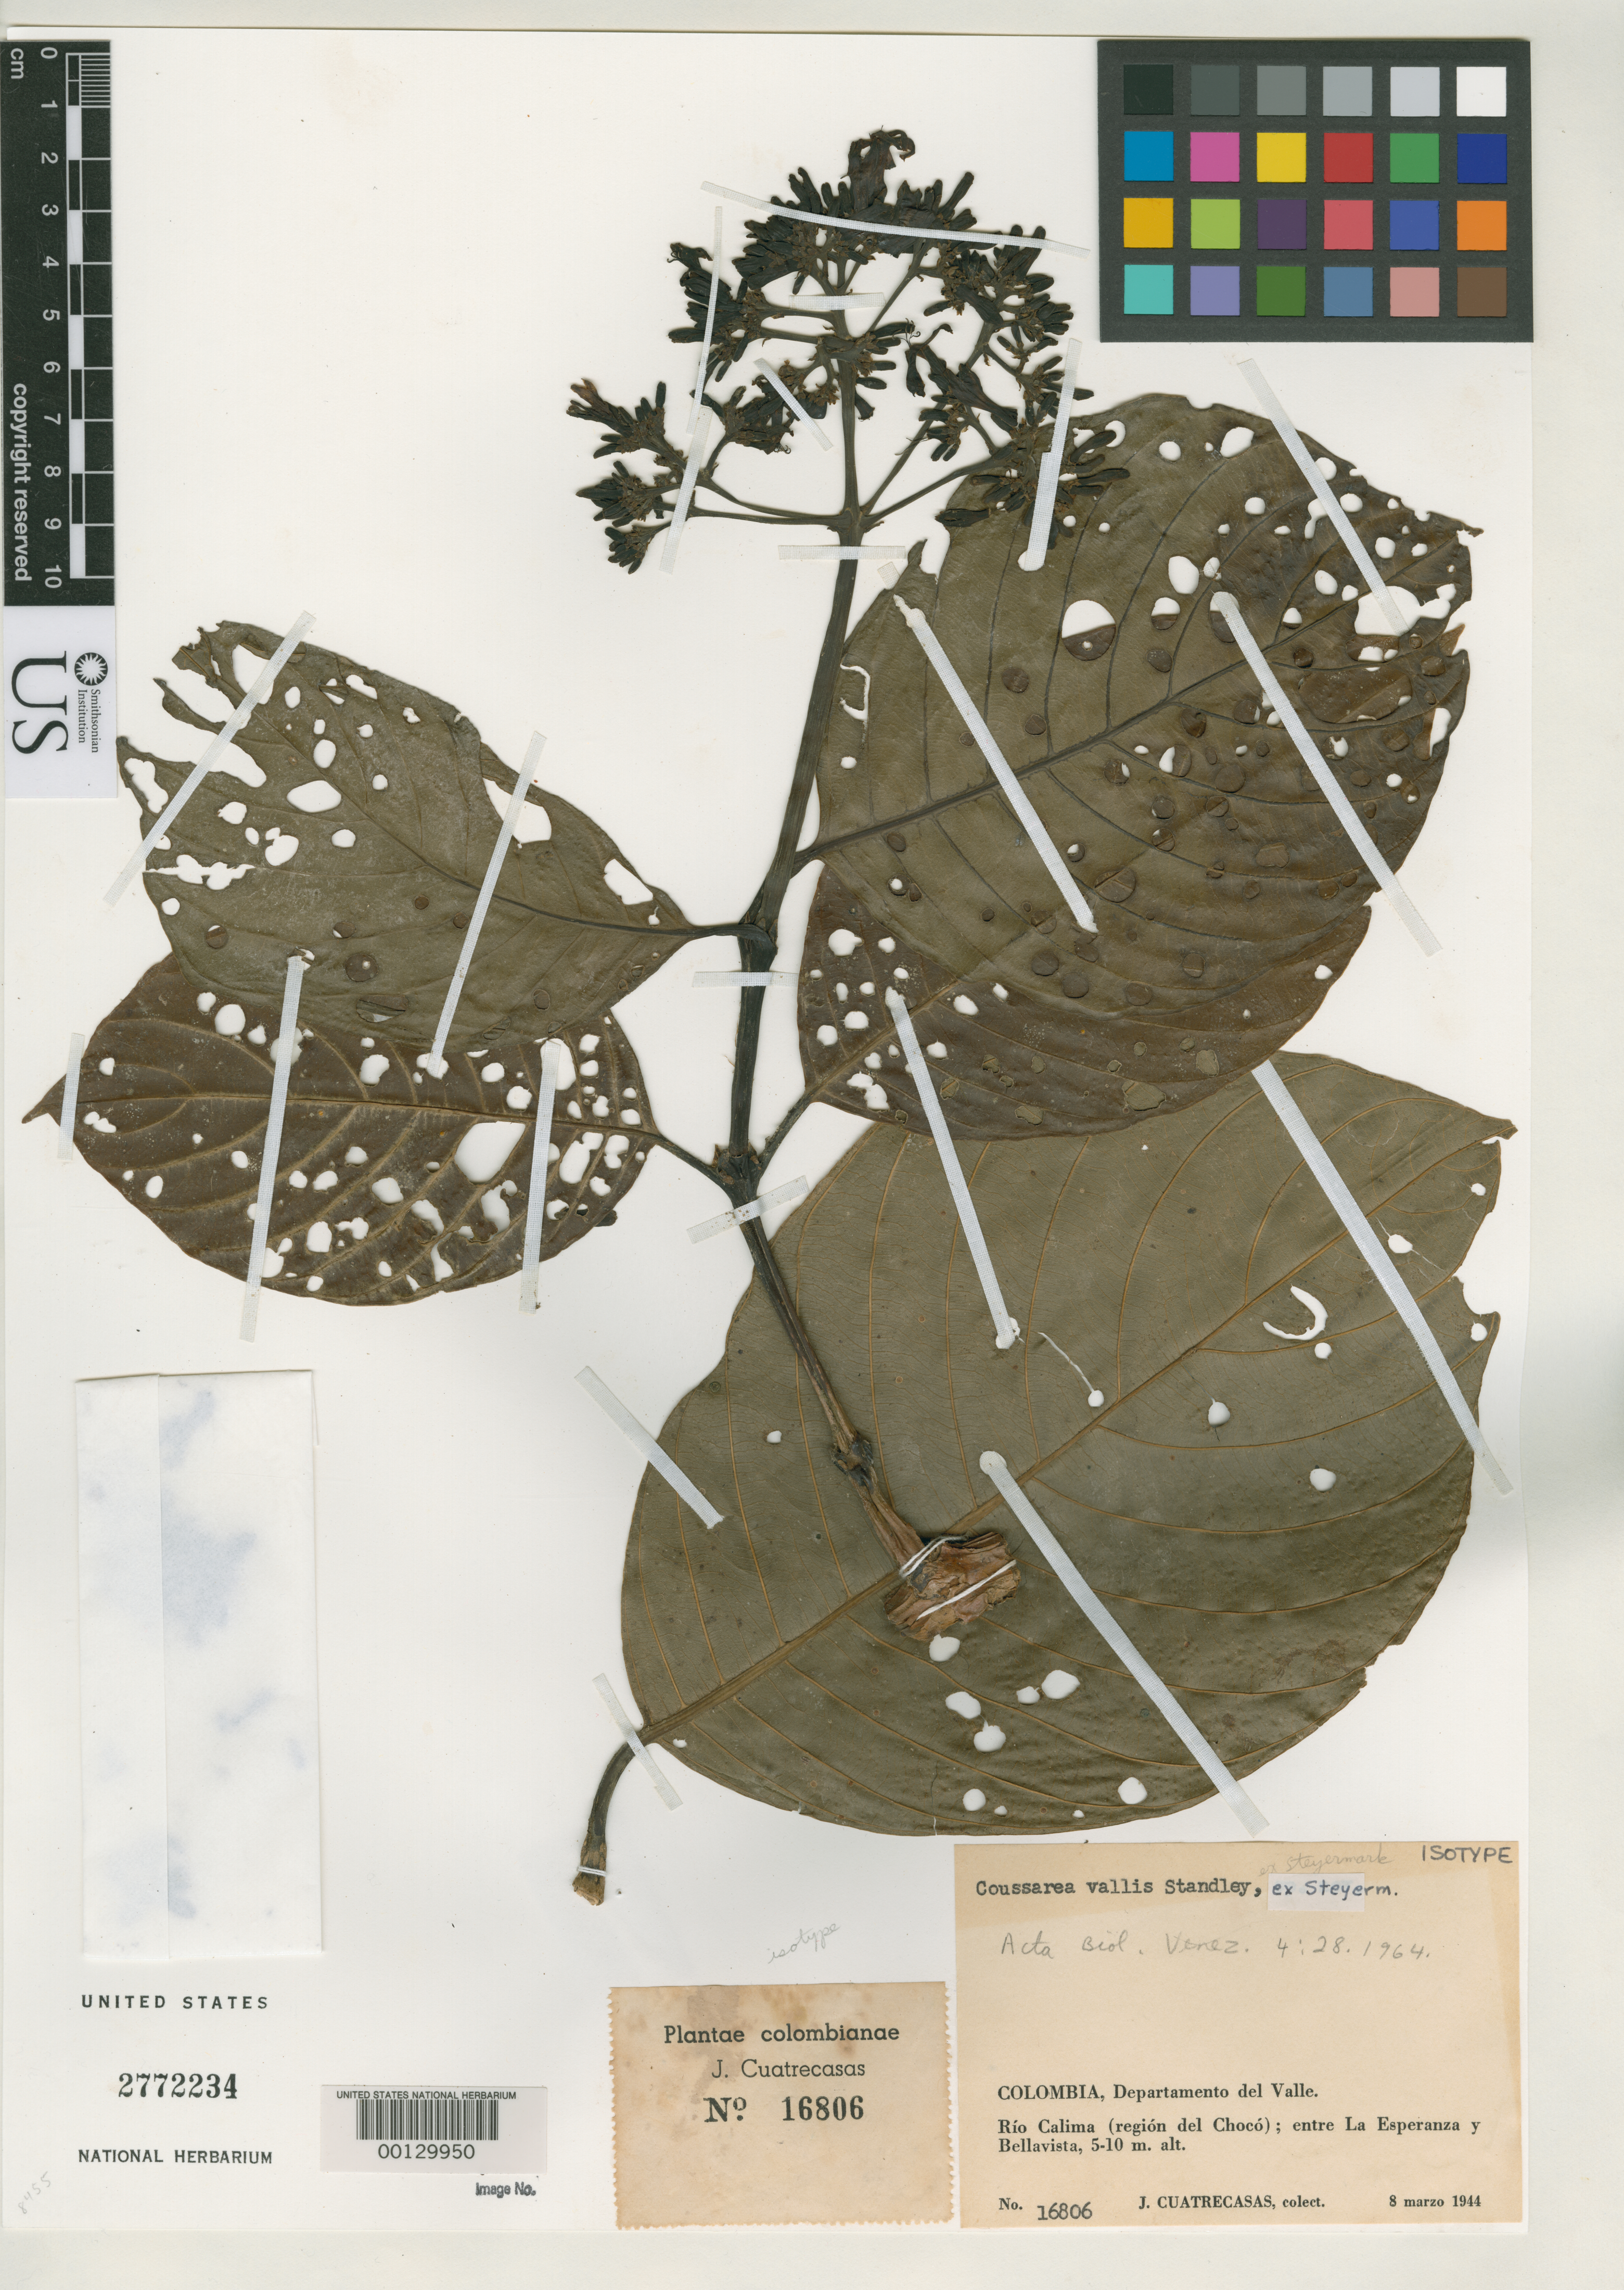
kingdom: Plantae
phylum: Tracheophyta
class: Magnoliopsida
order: Gentianales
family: Rubiaceae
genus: Coussarea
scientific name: Coussarea vallis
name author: Standl. ex Steyerm.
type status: Isotype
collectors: J. Cuatrecasas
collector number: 16806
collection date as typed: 08 Mar 1944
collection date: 1944-03-08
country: Colombia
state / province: Valle del Cauca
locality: Rio Colima, between La Esperanza and Bellavista.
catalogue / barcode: US 2772234